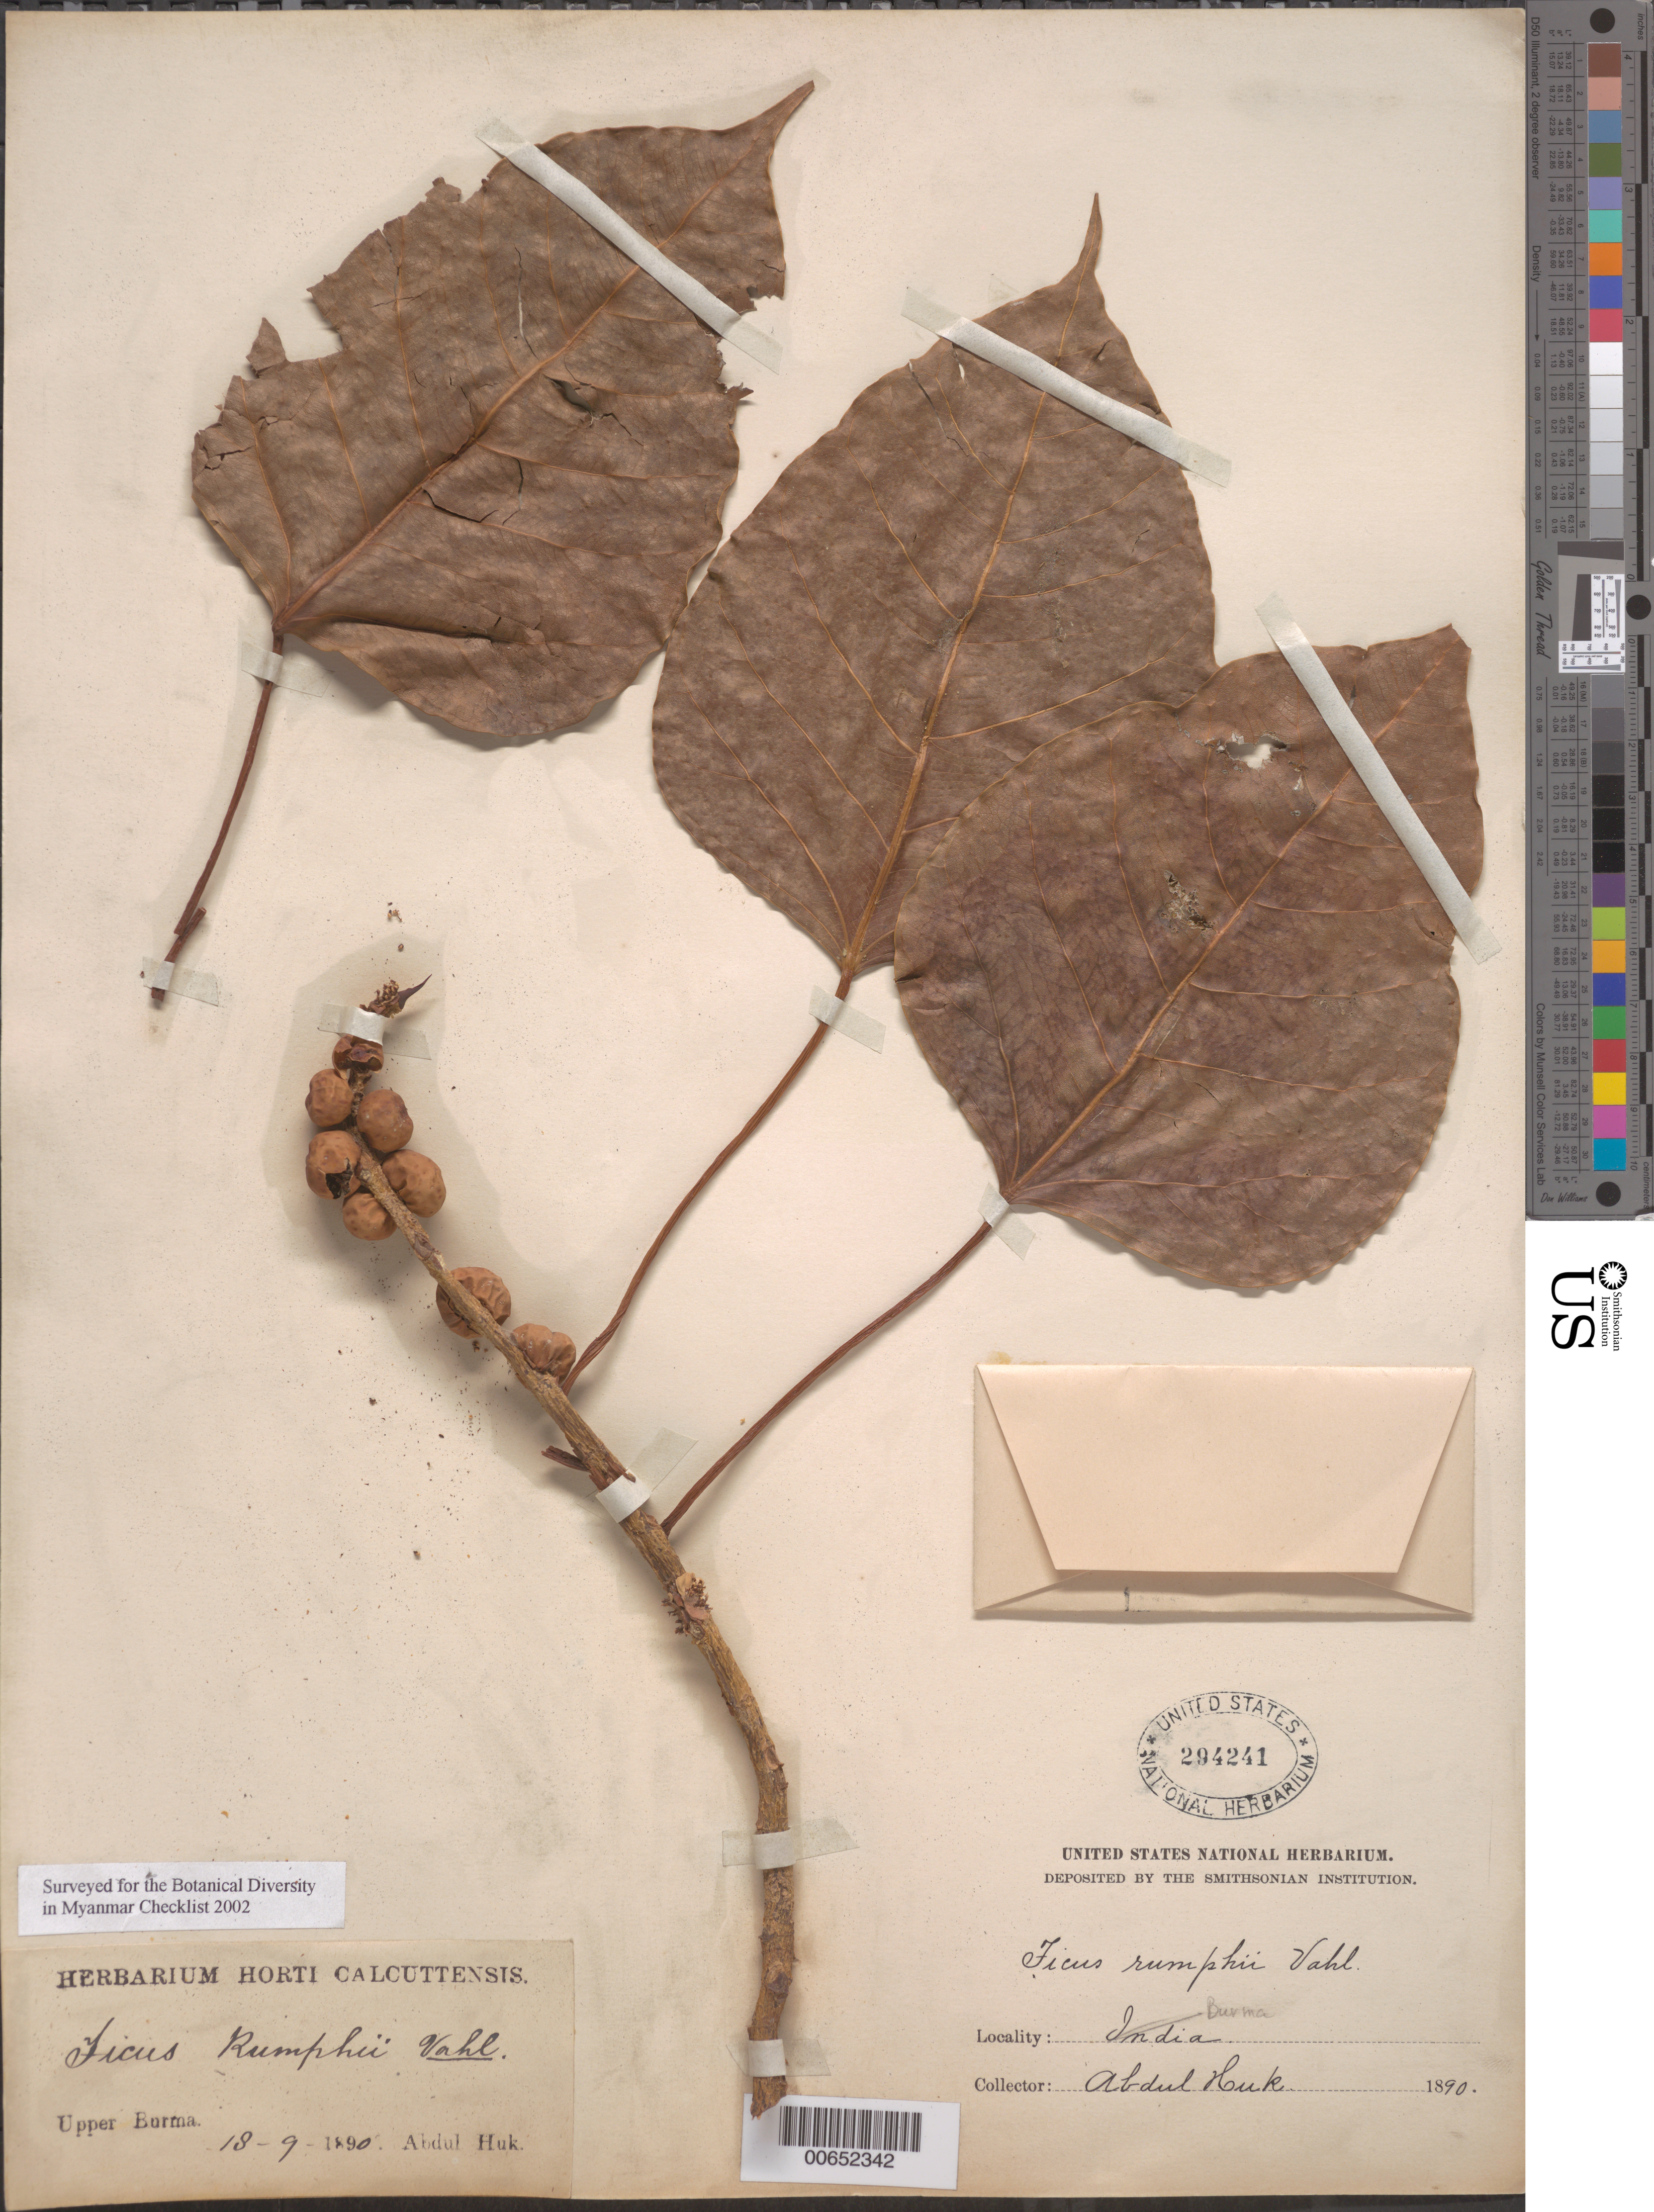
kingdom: Plantae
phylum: Tracheophyta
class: Magnoliopsida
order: Rosales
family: Moraceae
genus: Ficus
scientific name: Ficus rumphii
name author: Blume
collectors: A. Huk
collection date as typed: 18 Sep 1890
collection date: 1890-09-18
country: Myanmar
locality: Upper Burma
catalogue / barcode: US 294241